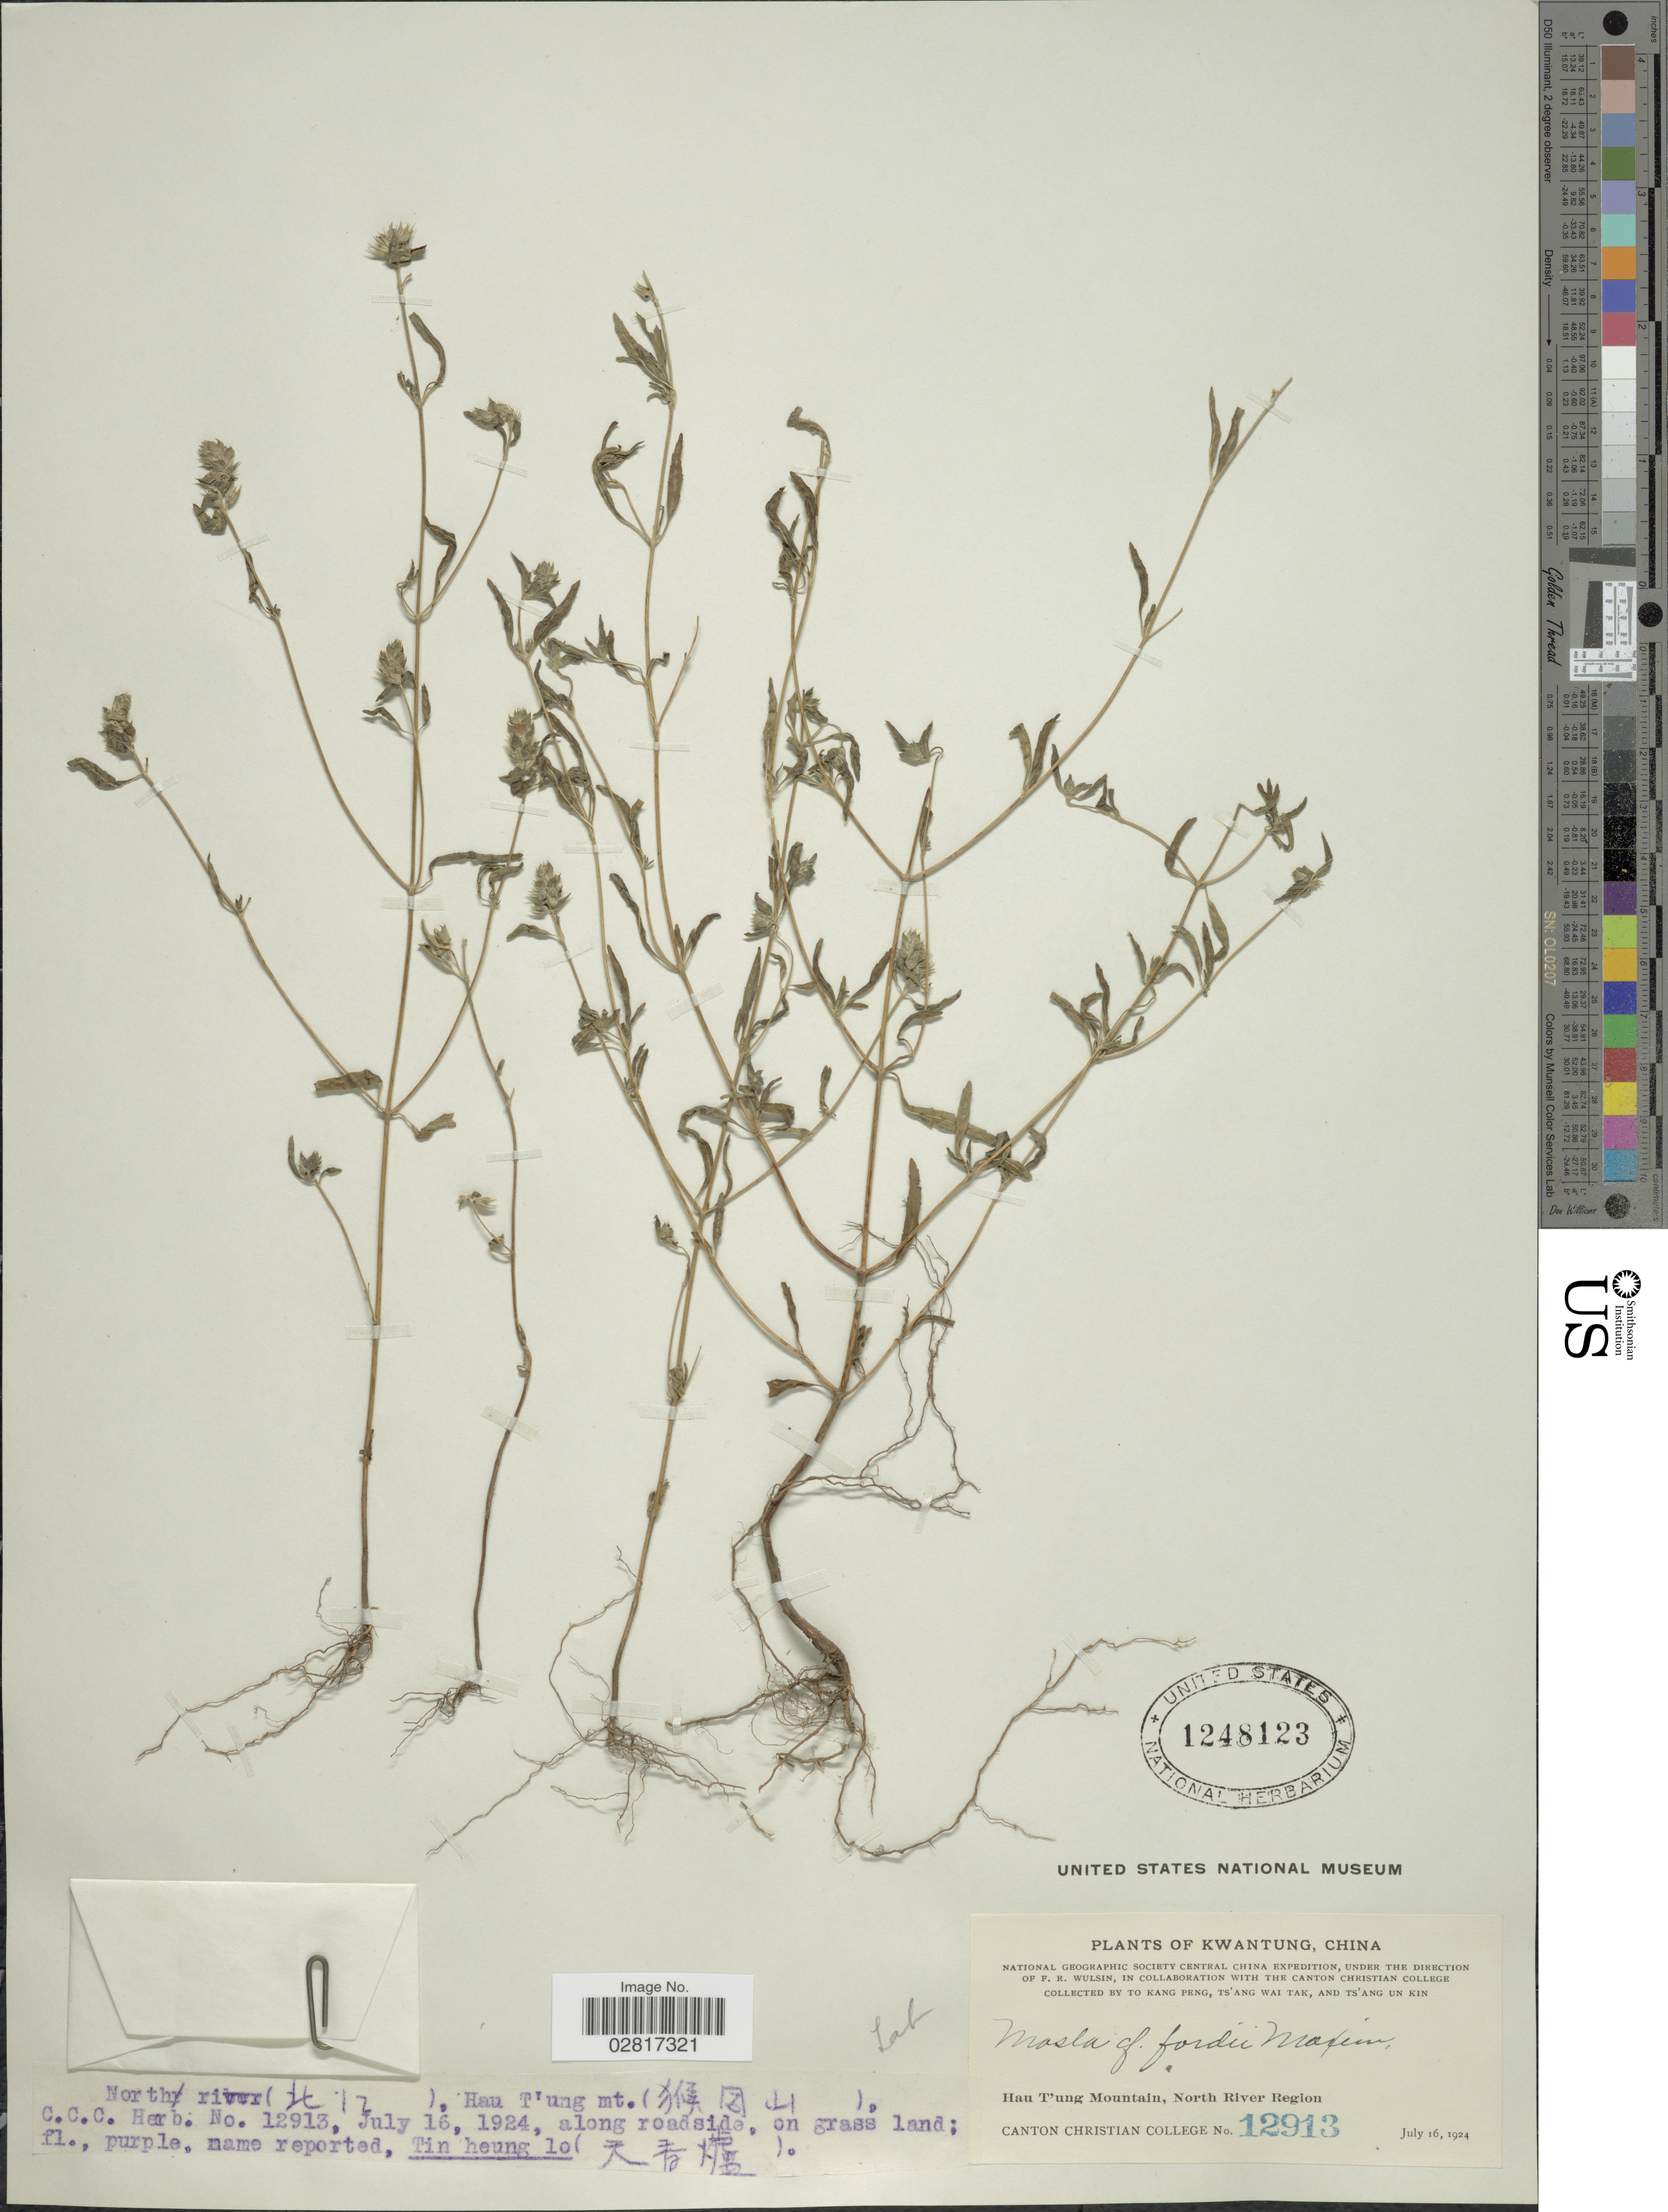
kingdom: Plantae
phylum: Tracheophyta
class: Magnoliopsida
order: Lamiales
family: Lamiaceae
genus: Mosla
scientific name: Mosla chinensis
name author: Maxim.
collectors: Kang Peng To, W. T. Tsang & Ts' Ang Un Kin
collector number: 12913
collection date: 1924-07-16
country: China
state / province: Guangdong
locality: Kwantung. Hau T'ung Mountain, North River Region.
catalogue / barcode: US 1248123